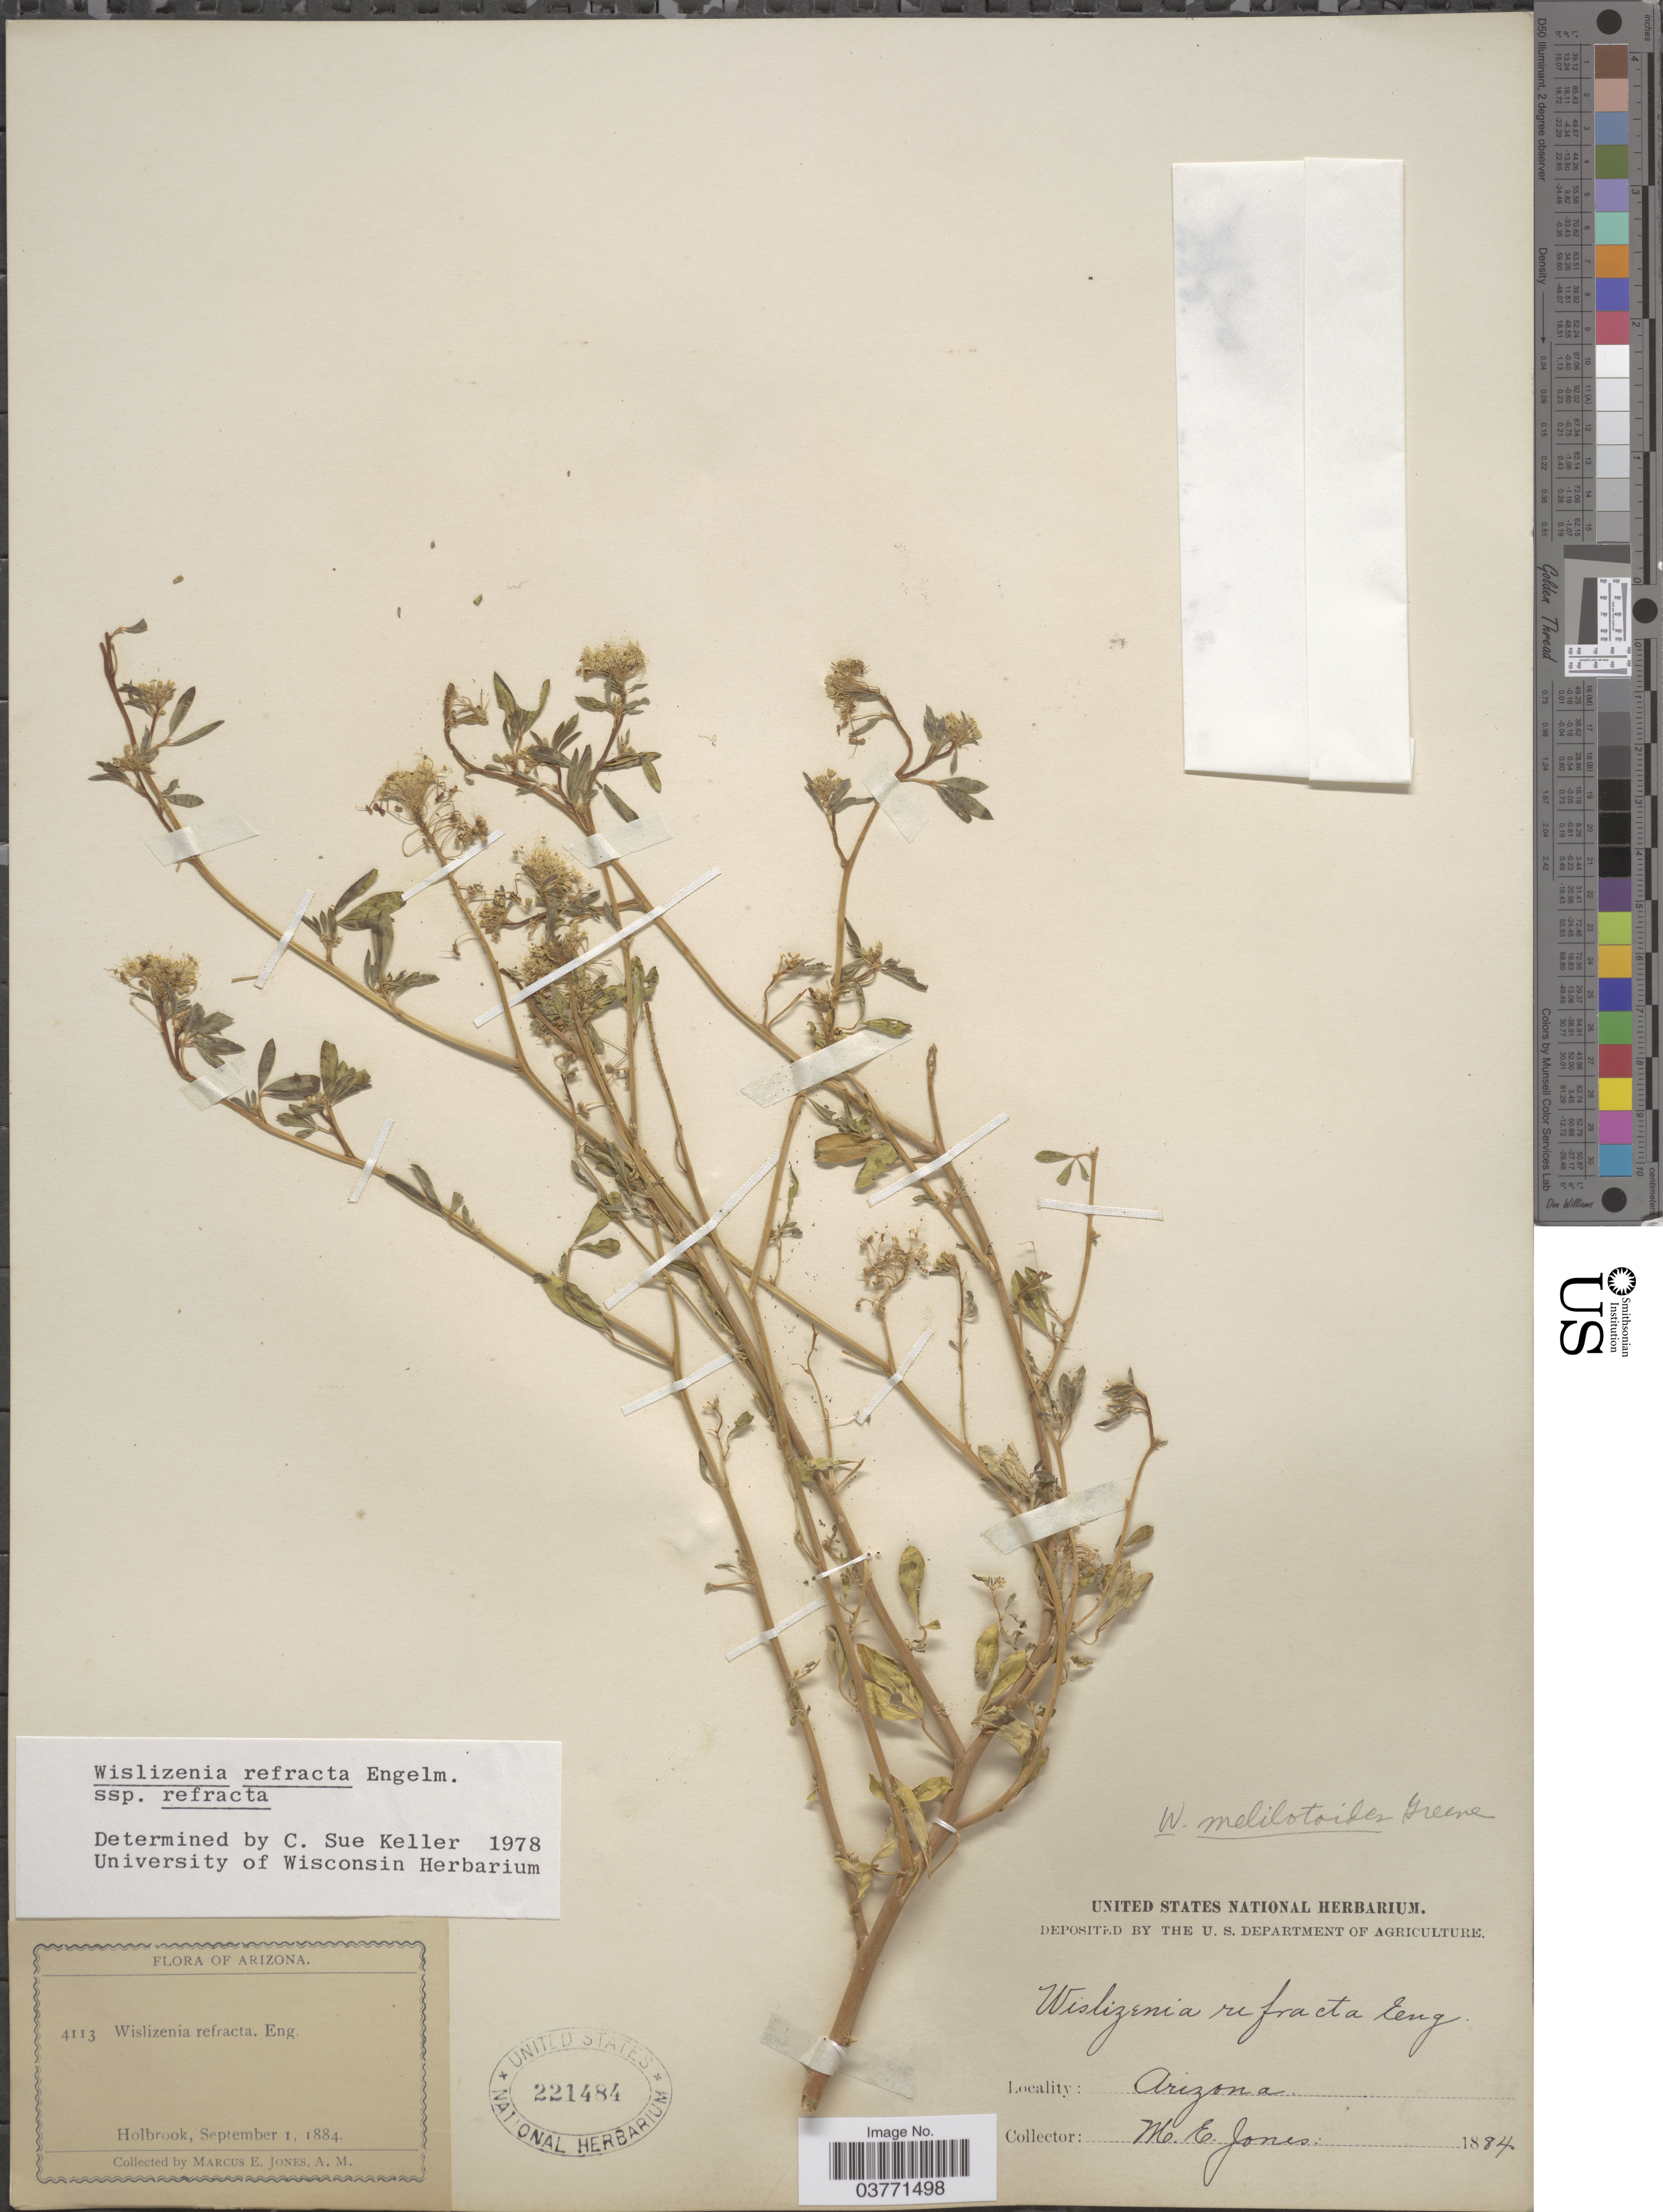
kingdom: Plantae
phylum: Tracheophyta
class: Magnoliopsida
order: Brassicales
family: Cleomaceae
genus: Cleomella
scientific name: Cleomella refracta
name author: (Engelm.) J.C. Hall & Roalson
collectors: M. E. Jones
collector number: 4113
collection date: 1884-09-01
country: United States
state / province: Arizona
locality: Holbrook.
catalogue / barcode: US 221484